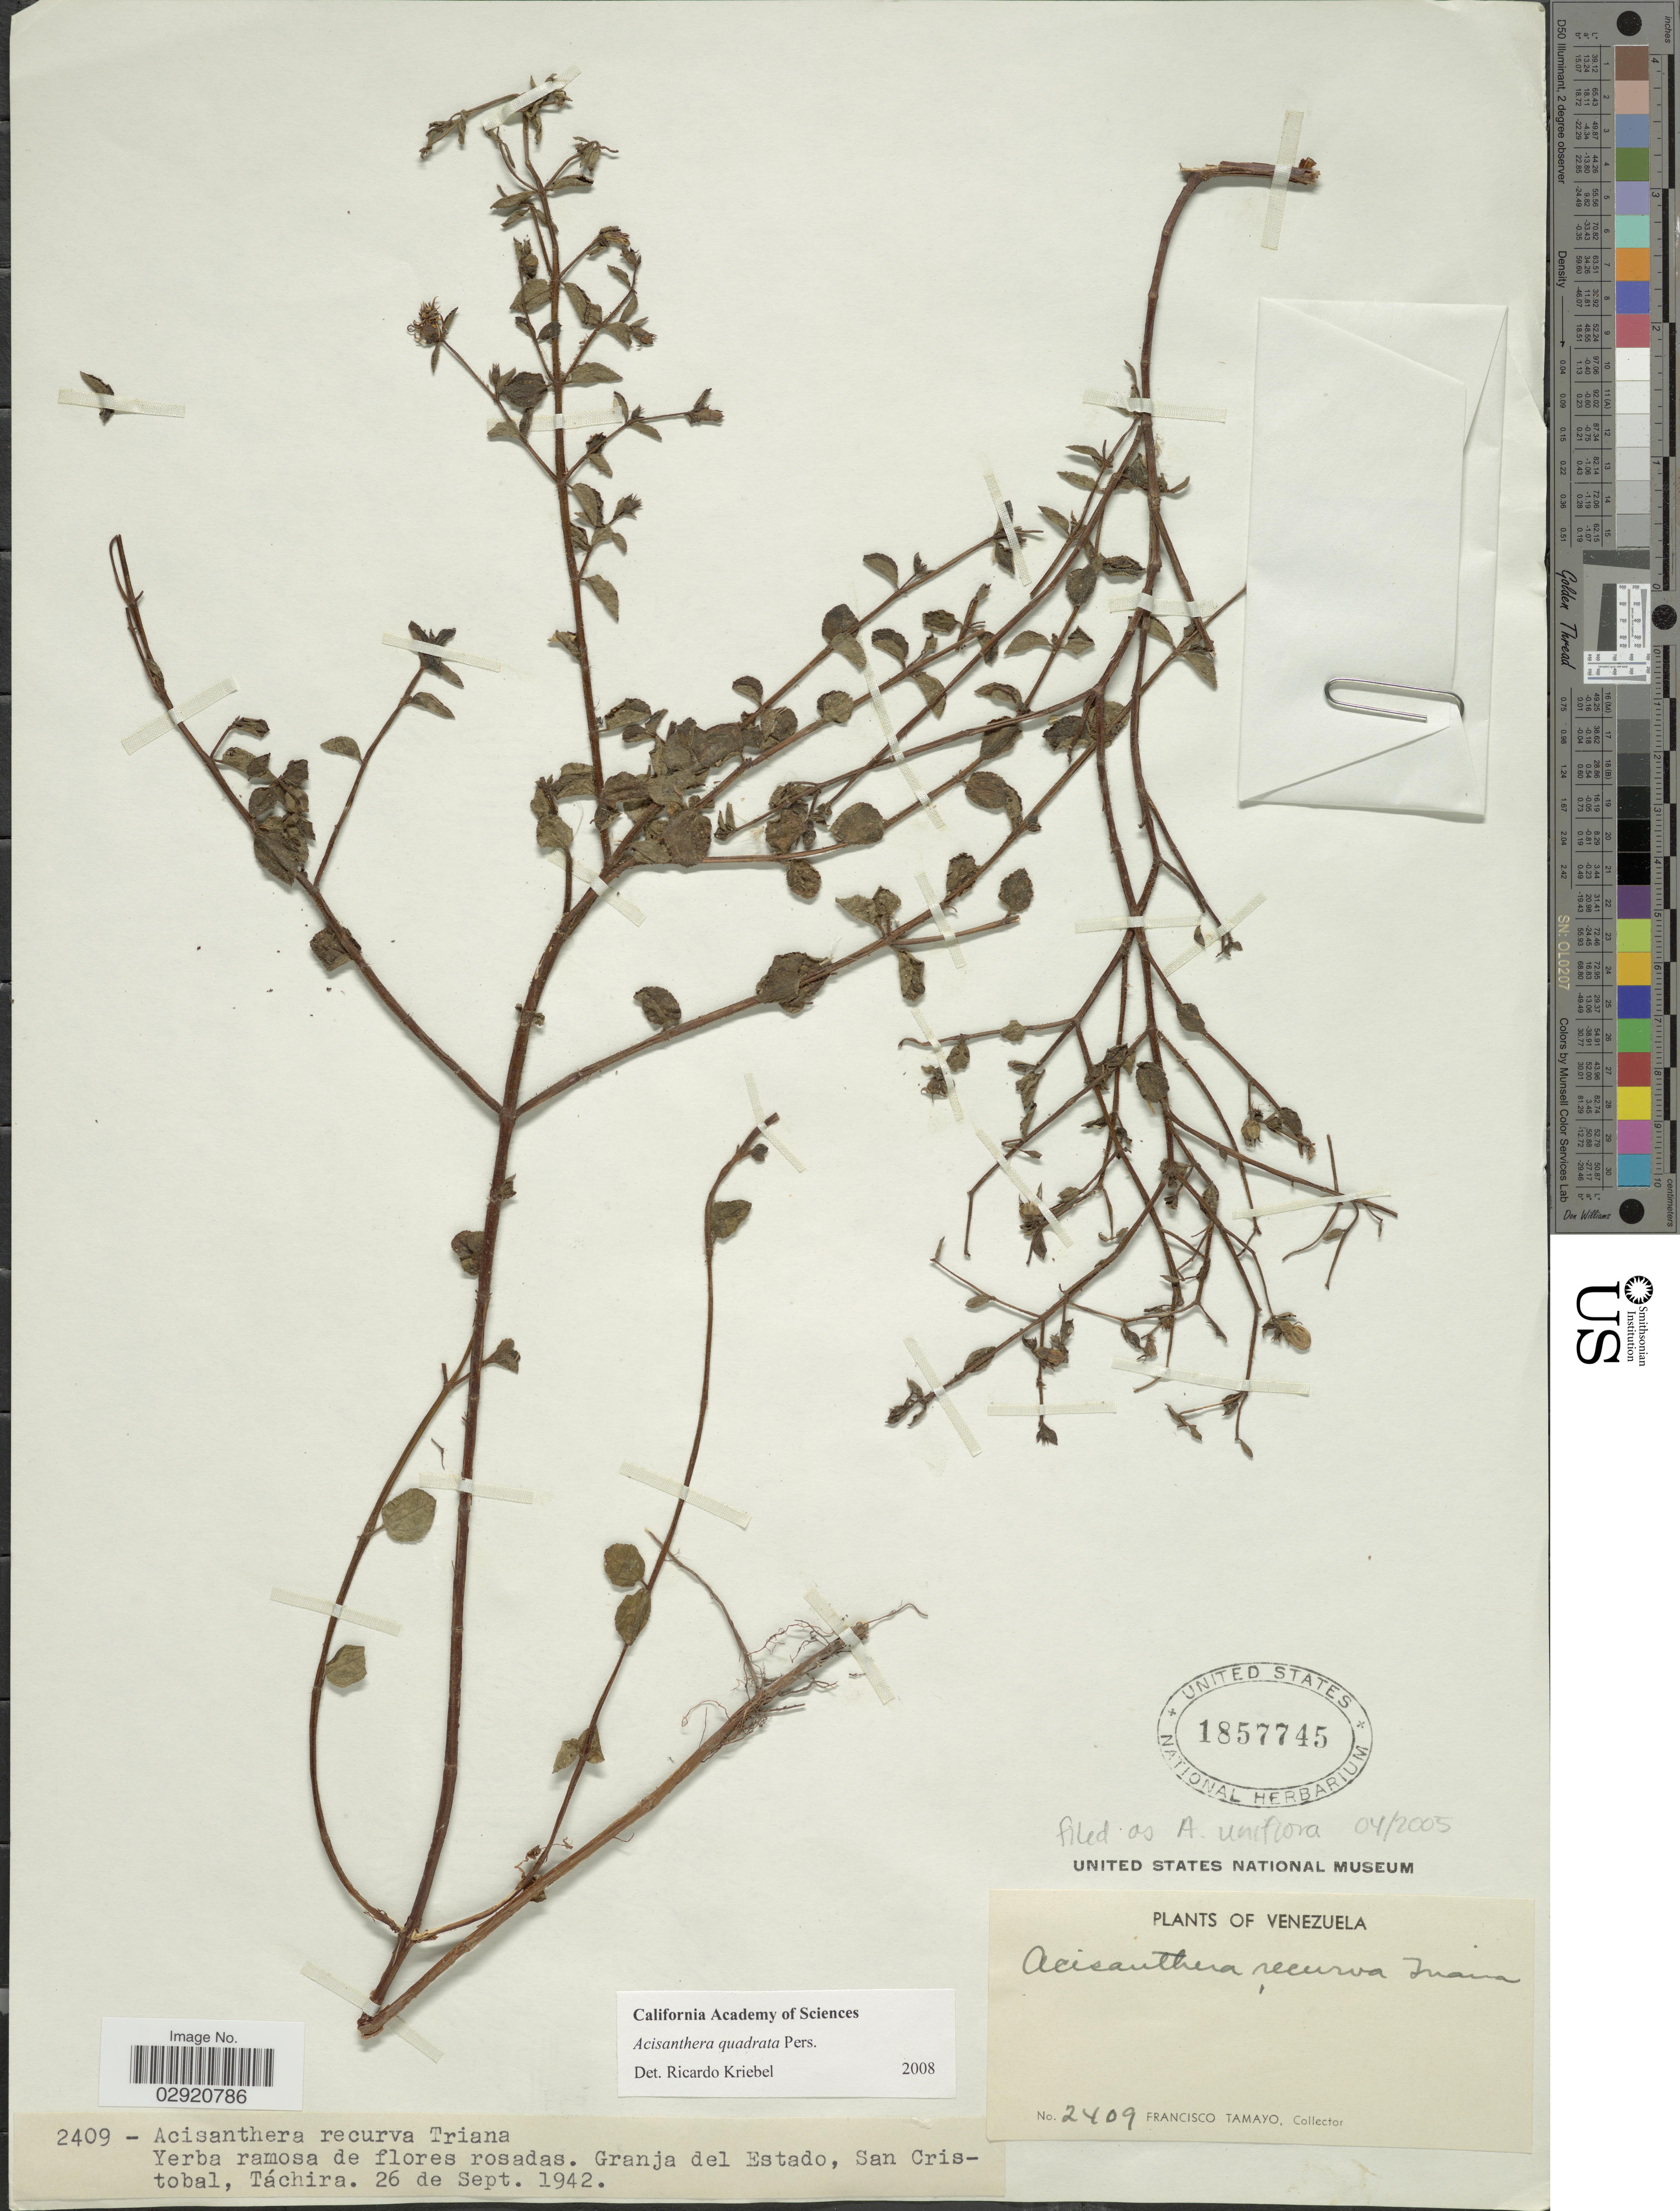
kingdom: Plantae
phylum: Tracheophyta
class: Magnoliopsida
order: Myrtales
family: Melastomataceae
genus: Acisanthera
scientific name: Acisanthera variabilis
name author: Triana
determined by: Nunes da Silva, Diego, (RB), Jardim Botanico do Rio de Janeiro - Herbario (BRAZIL)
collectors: F. Tamayo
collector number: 2409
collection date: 1942-09-26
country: Venezuela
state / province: Tachira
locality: Granja del Estado, San Cristobal.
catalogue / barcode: US 1857745